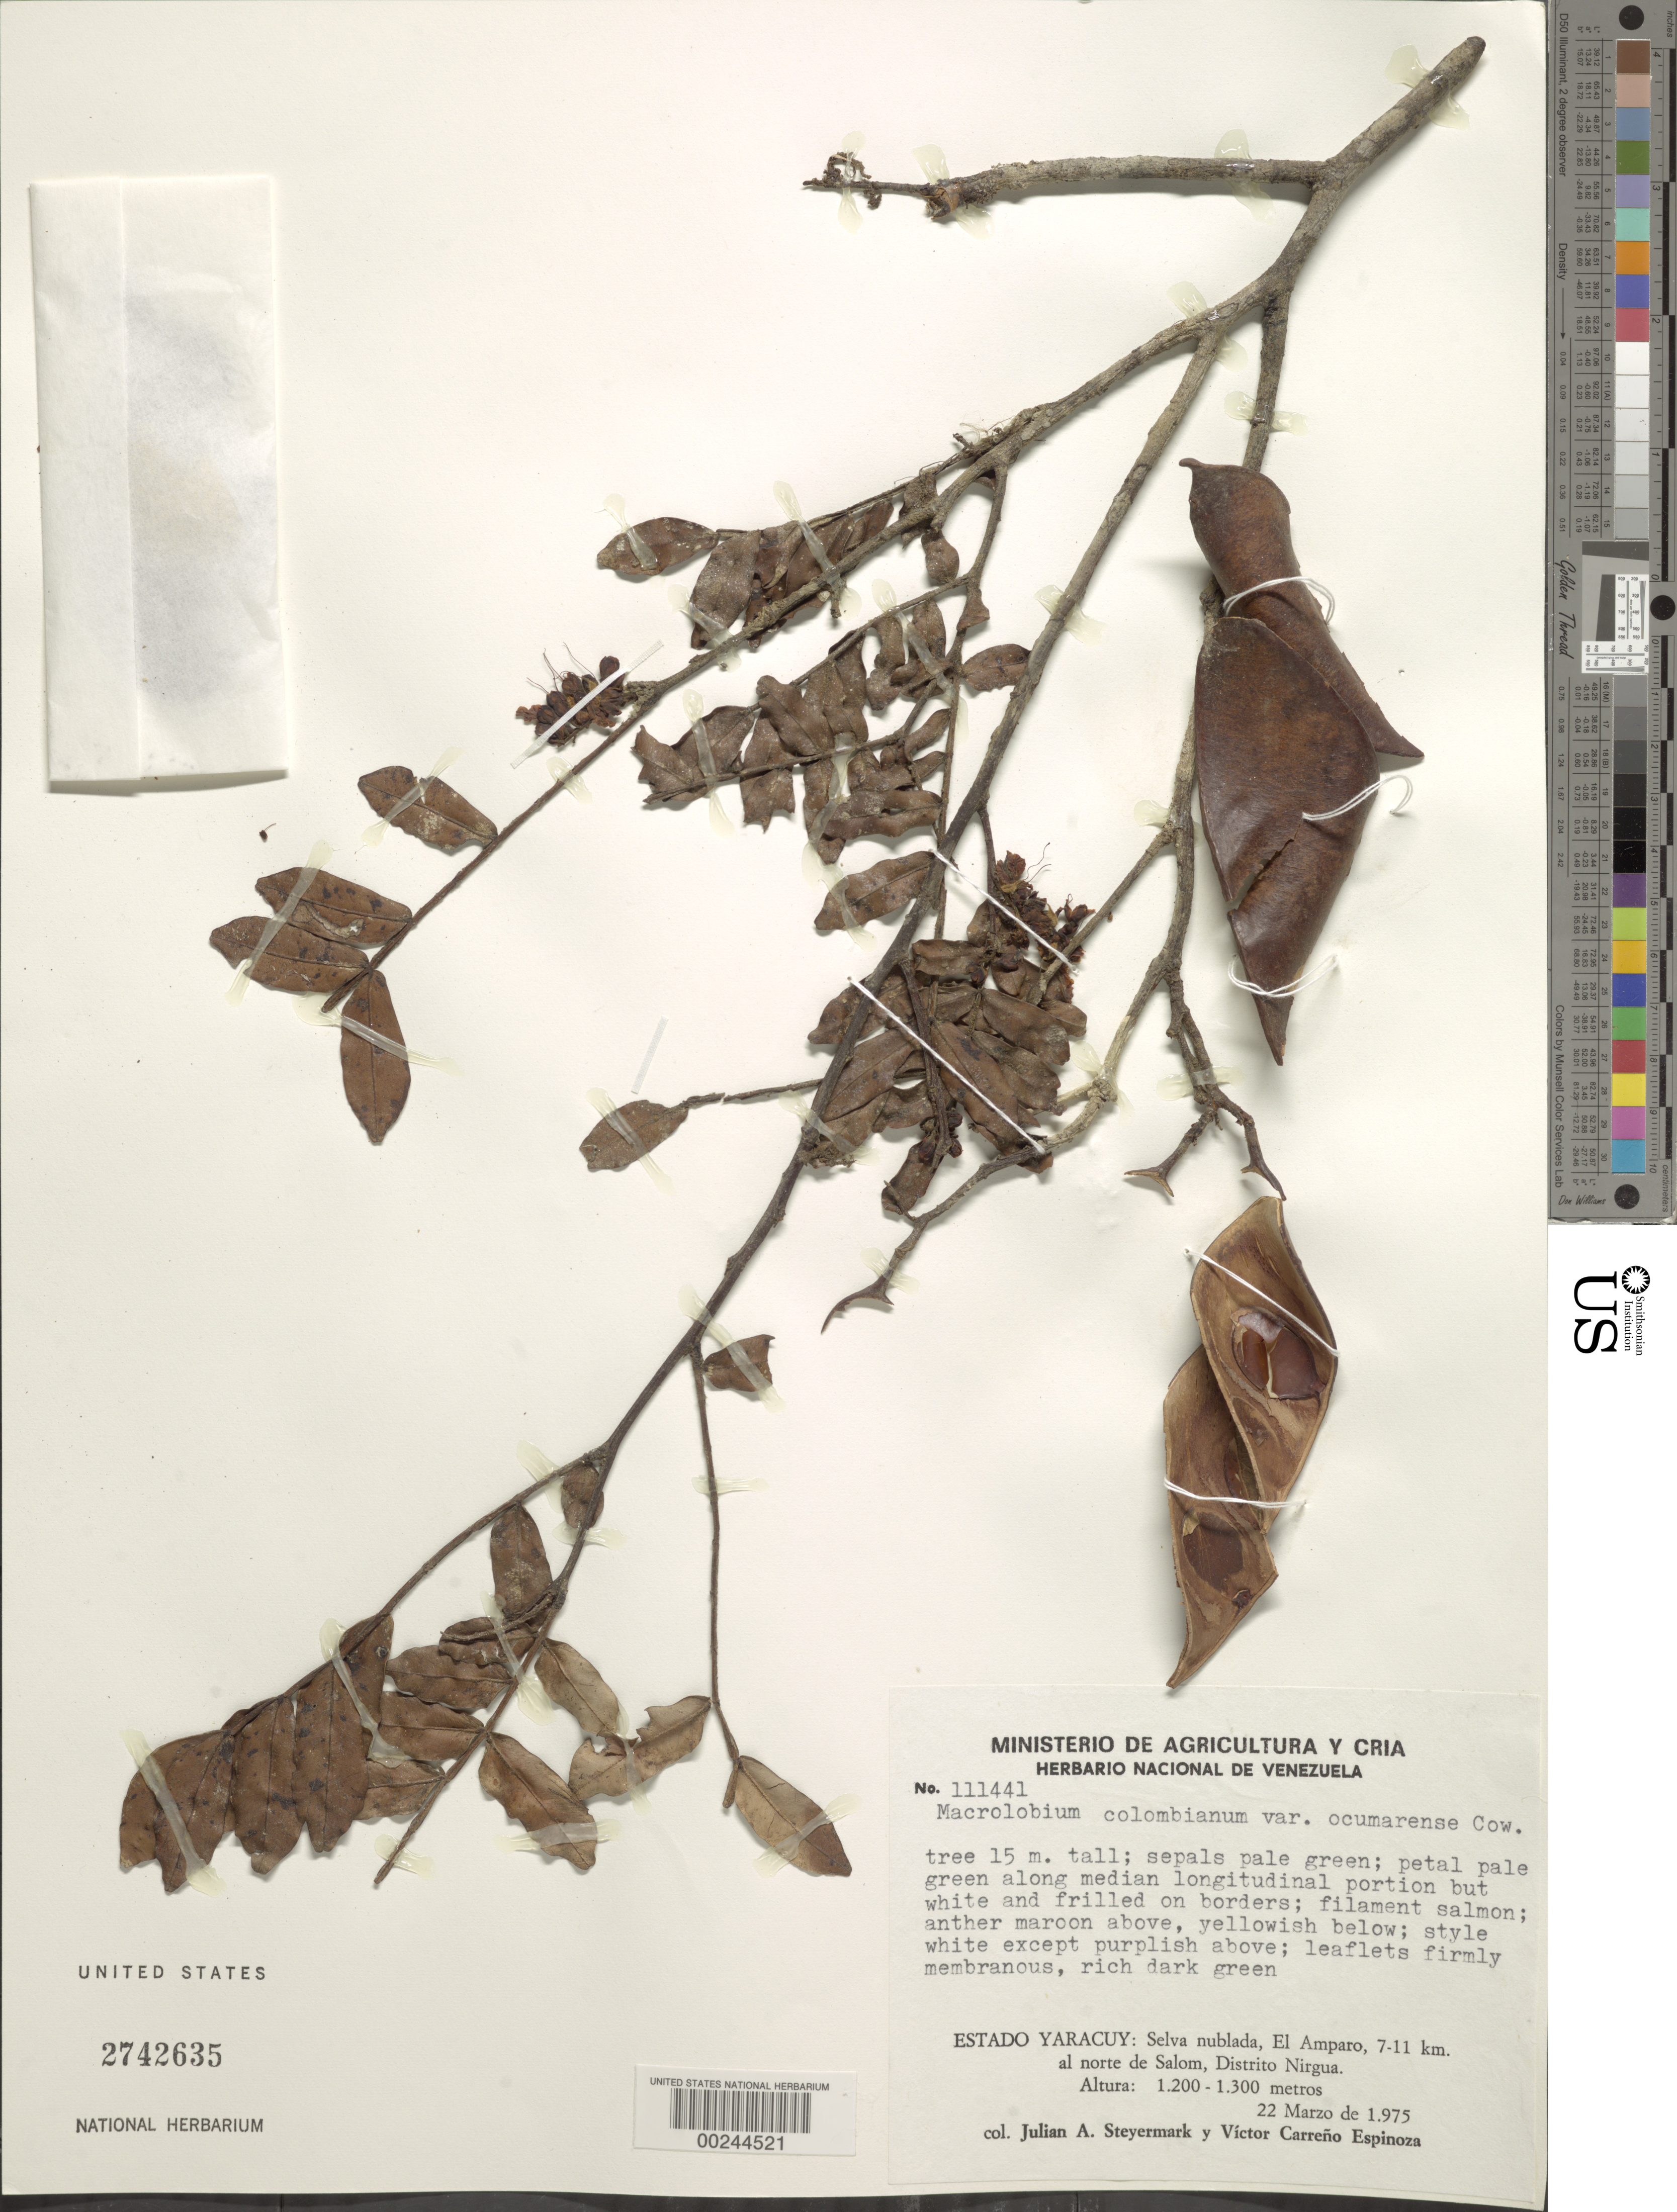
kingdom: Plantae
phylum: Tracheophyta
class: Magnoliopsida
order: Fabales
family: Fabaceae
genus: Macrolobium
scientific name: Macrolobium colombianum var. ocumarense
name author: R.S. Cowan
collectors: J. Steyermark & V. Carreño E.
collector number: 111441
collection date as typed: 22 Mar 1975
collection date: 1975-03-22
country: Venezuela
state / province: Yaracuy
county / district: Nirgua Dist.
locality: E; amparo, 7-11 km n of salom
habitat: Cloud forest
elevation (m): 1200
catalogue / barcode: US 2742635